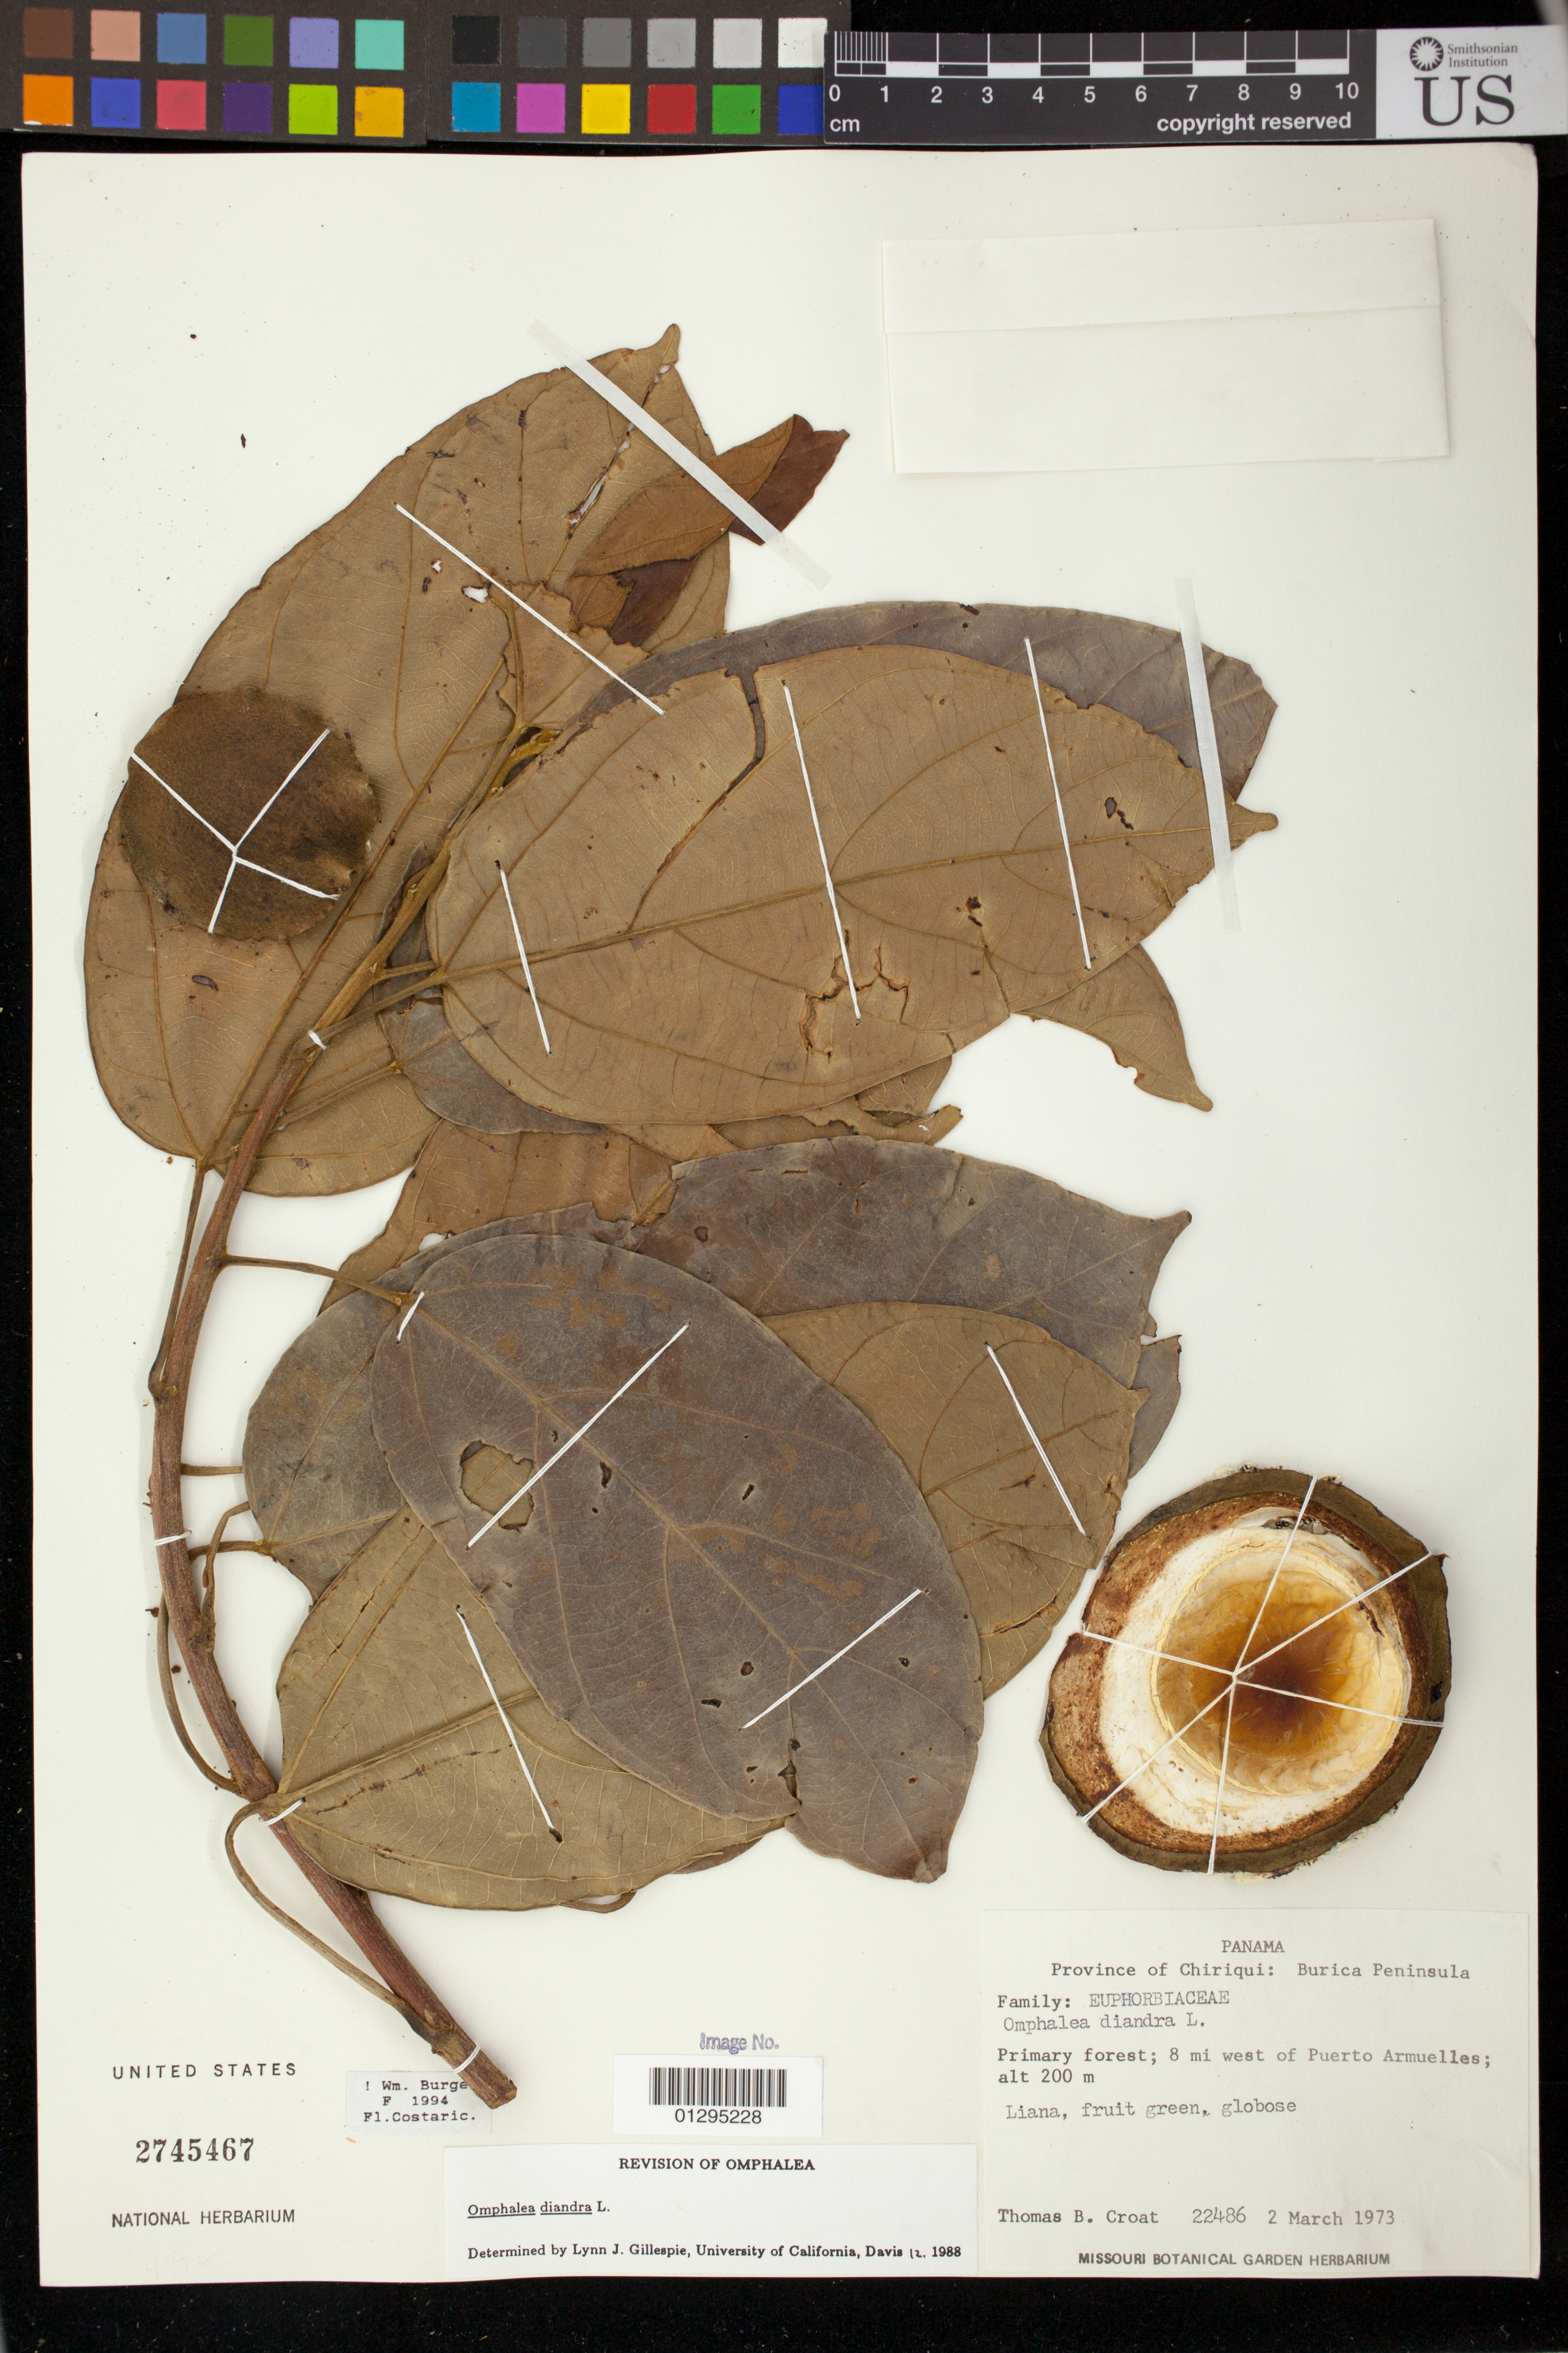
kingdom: Plantae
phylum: Tracheophyta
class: Magnoliopsida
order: Malpighiales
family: Euphorbiaceae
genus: Omphalea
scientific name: Omphalea diandra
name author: L.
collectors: T. B. Croat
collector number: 22486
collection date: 1973-02-03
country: Panama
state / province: Chiriqui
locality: Burica Peninsula, 8 mi west of Puerto Armuelles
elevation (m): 200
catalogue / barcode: US 2745467